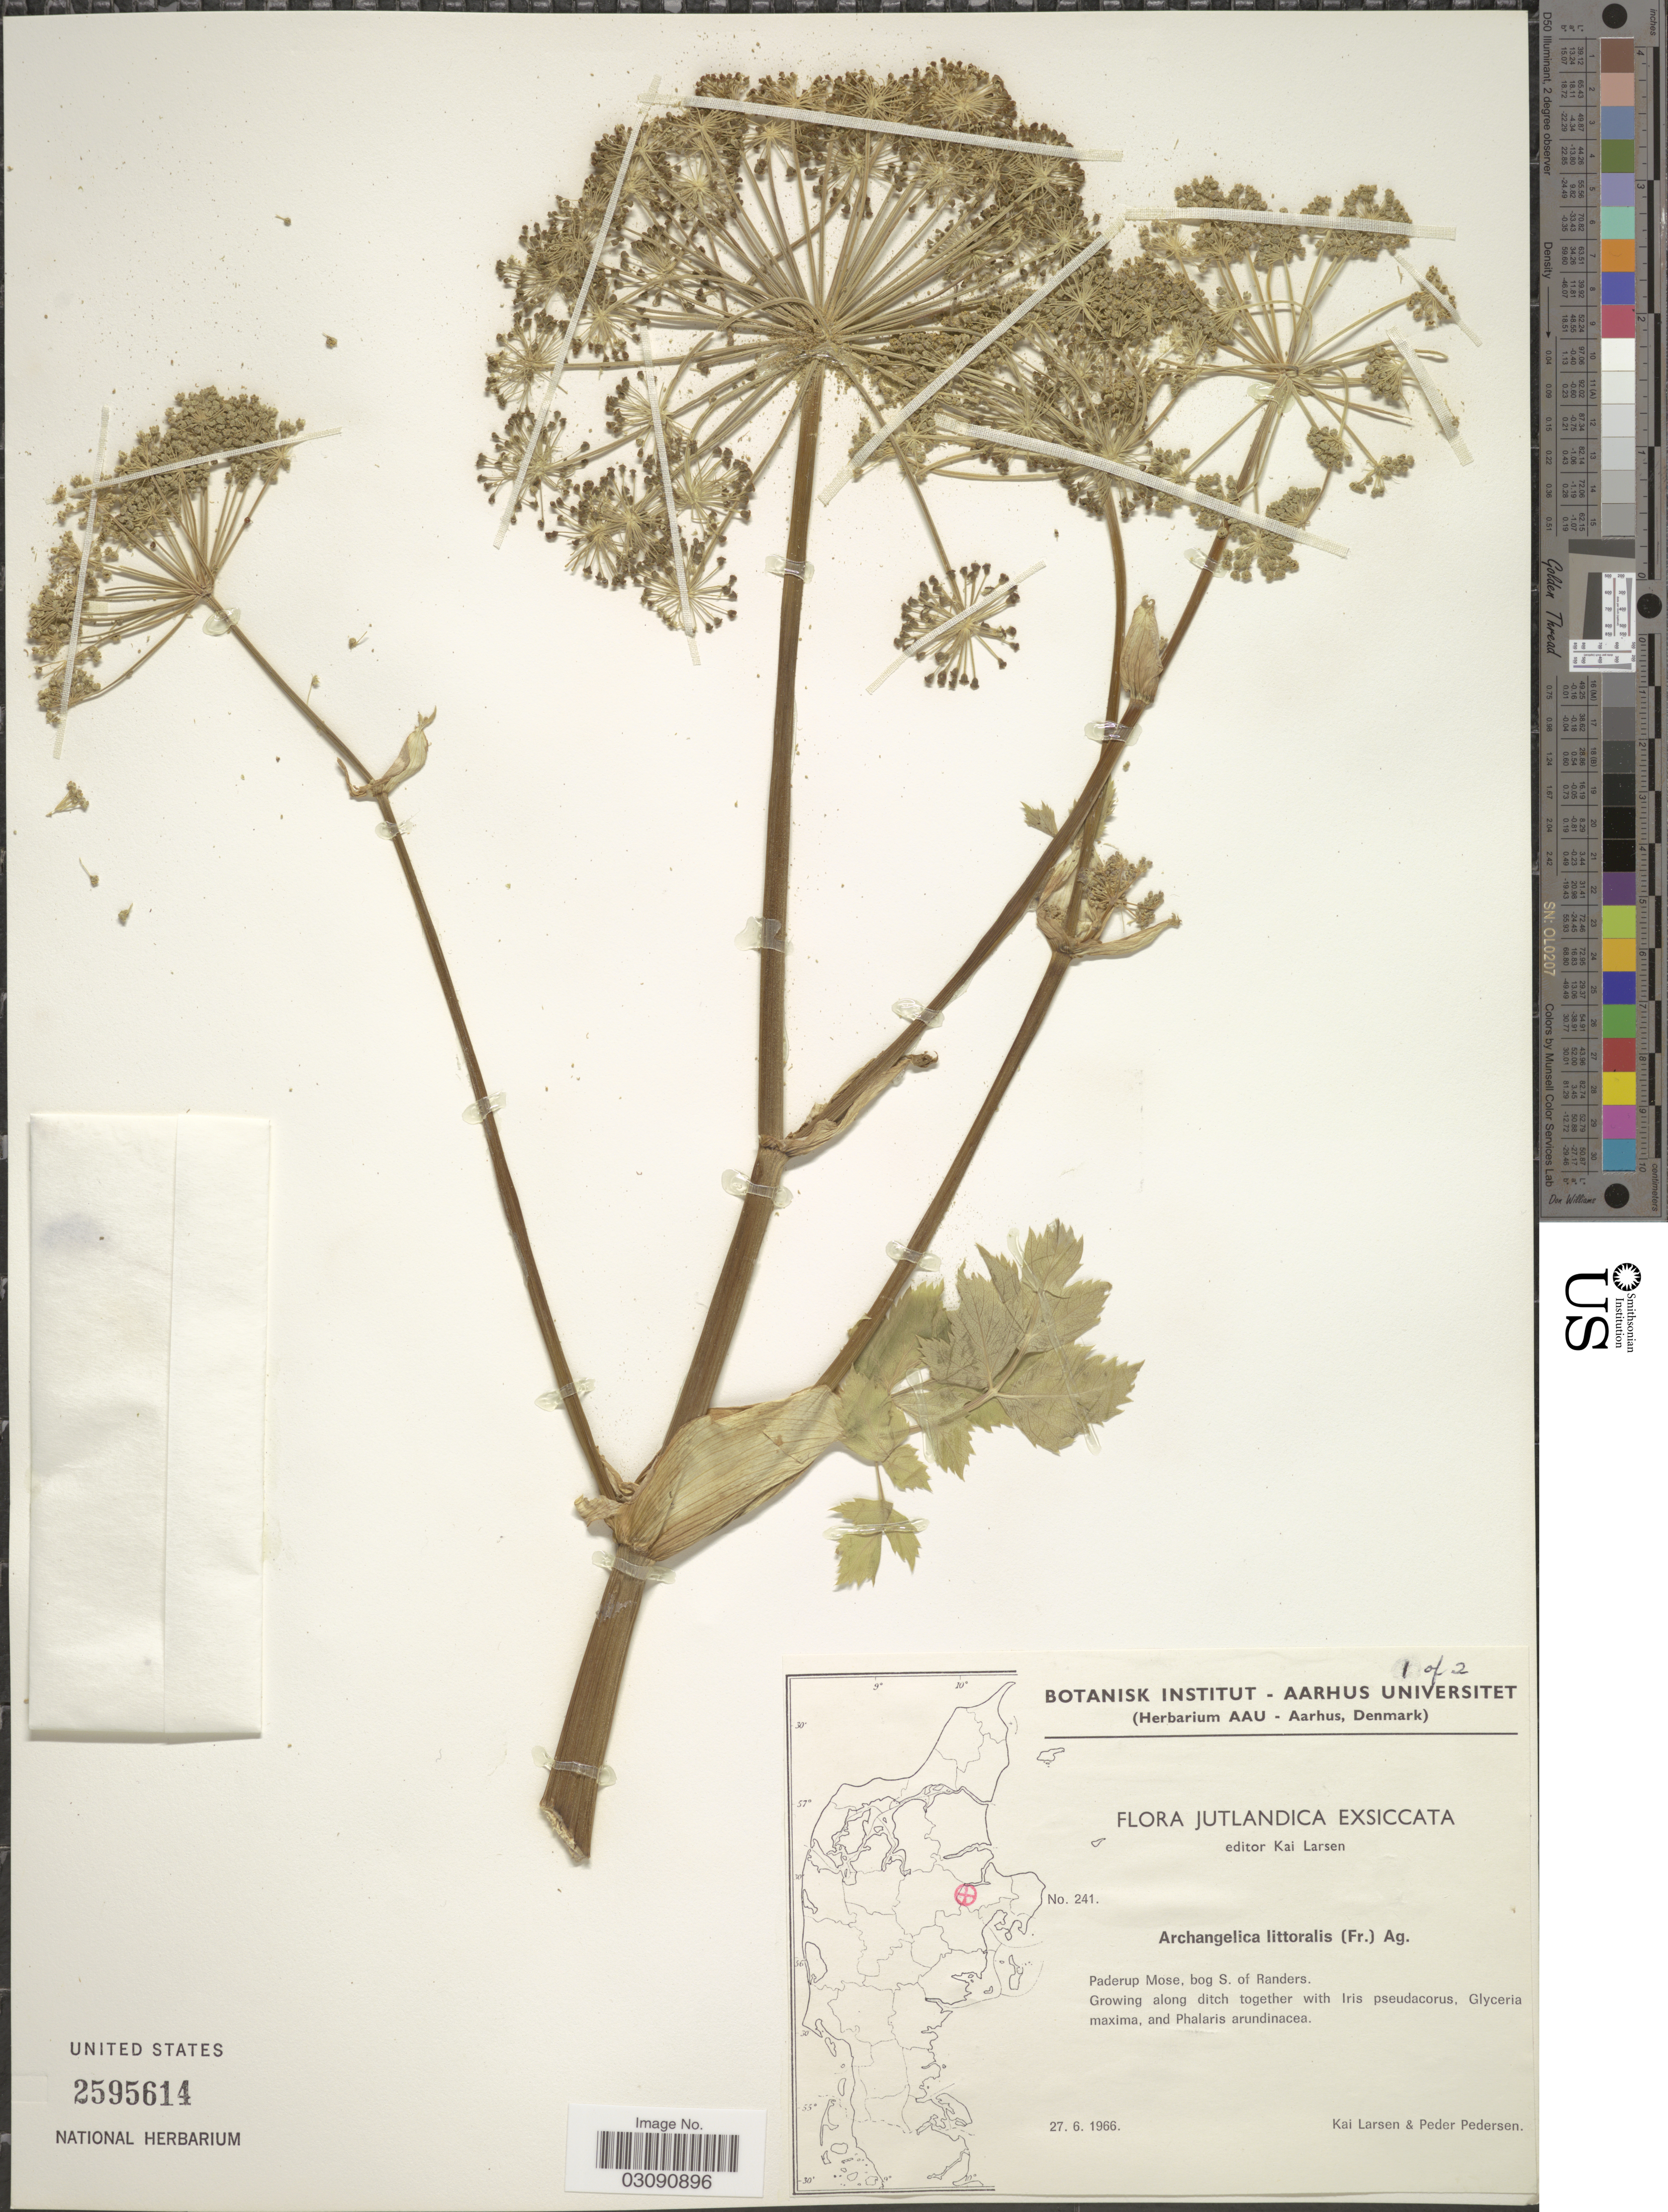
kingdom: Plantae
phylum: Tracheophyta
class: Magnoliopsida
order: Apiales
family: Apiaceae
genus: Archangelica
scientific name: Archangelica littoralis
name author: C. Agardh ex DC.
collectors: K. Larsen & P. Pedersen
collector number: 241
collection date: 1966-06-27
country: Denmark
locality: Jutlandica, Paderup Mose, bog S. of Randers.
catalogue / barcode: US 2595614